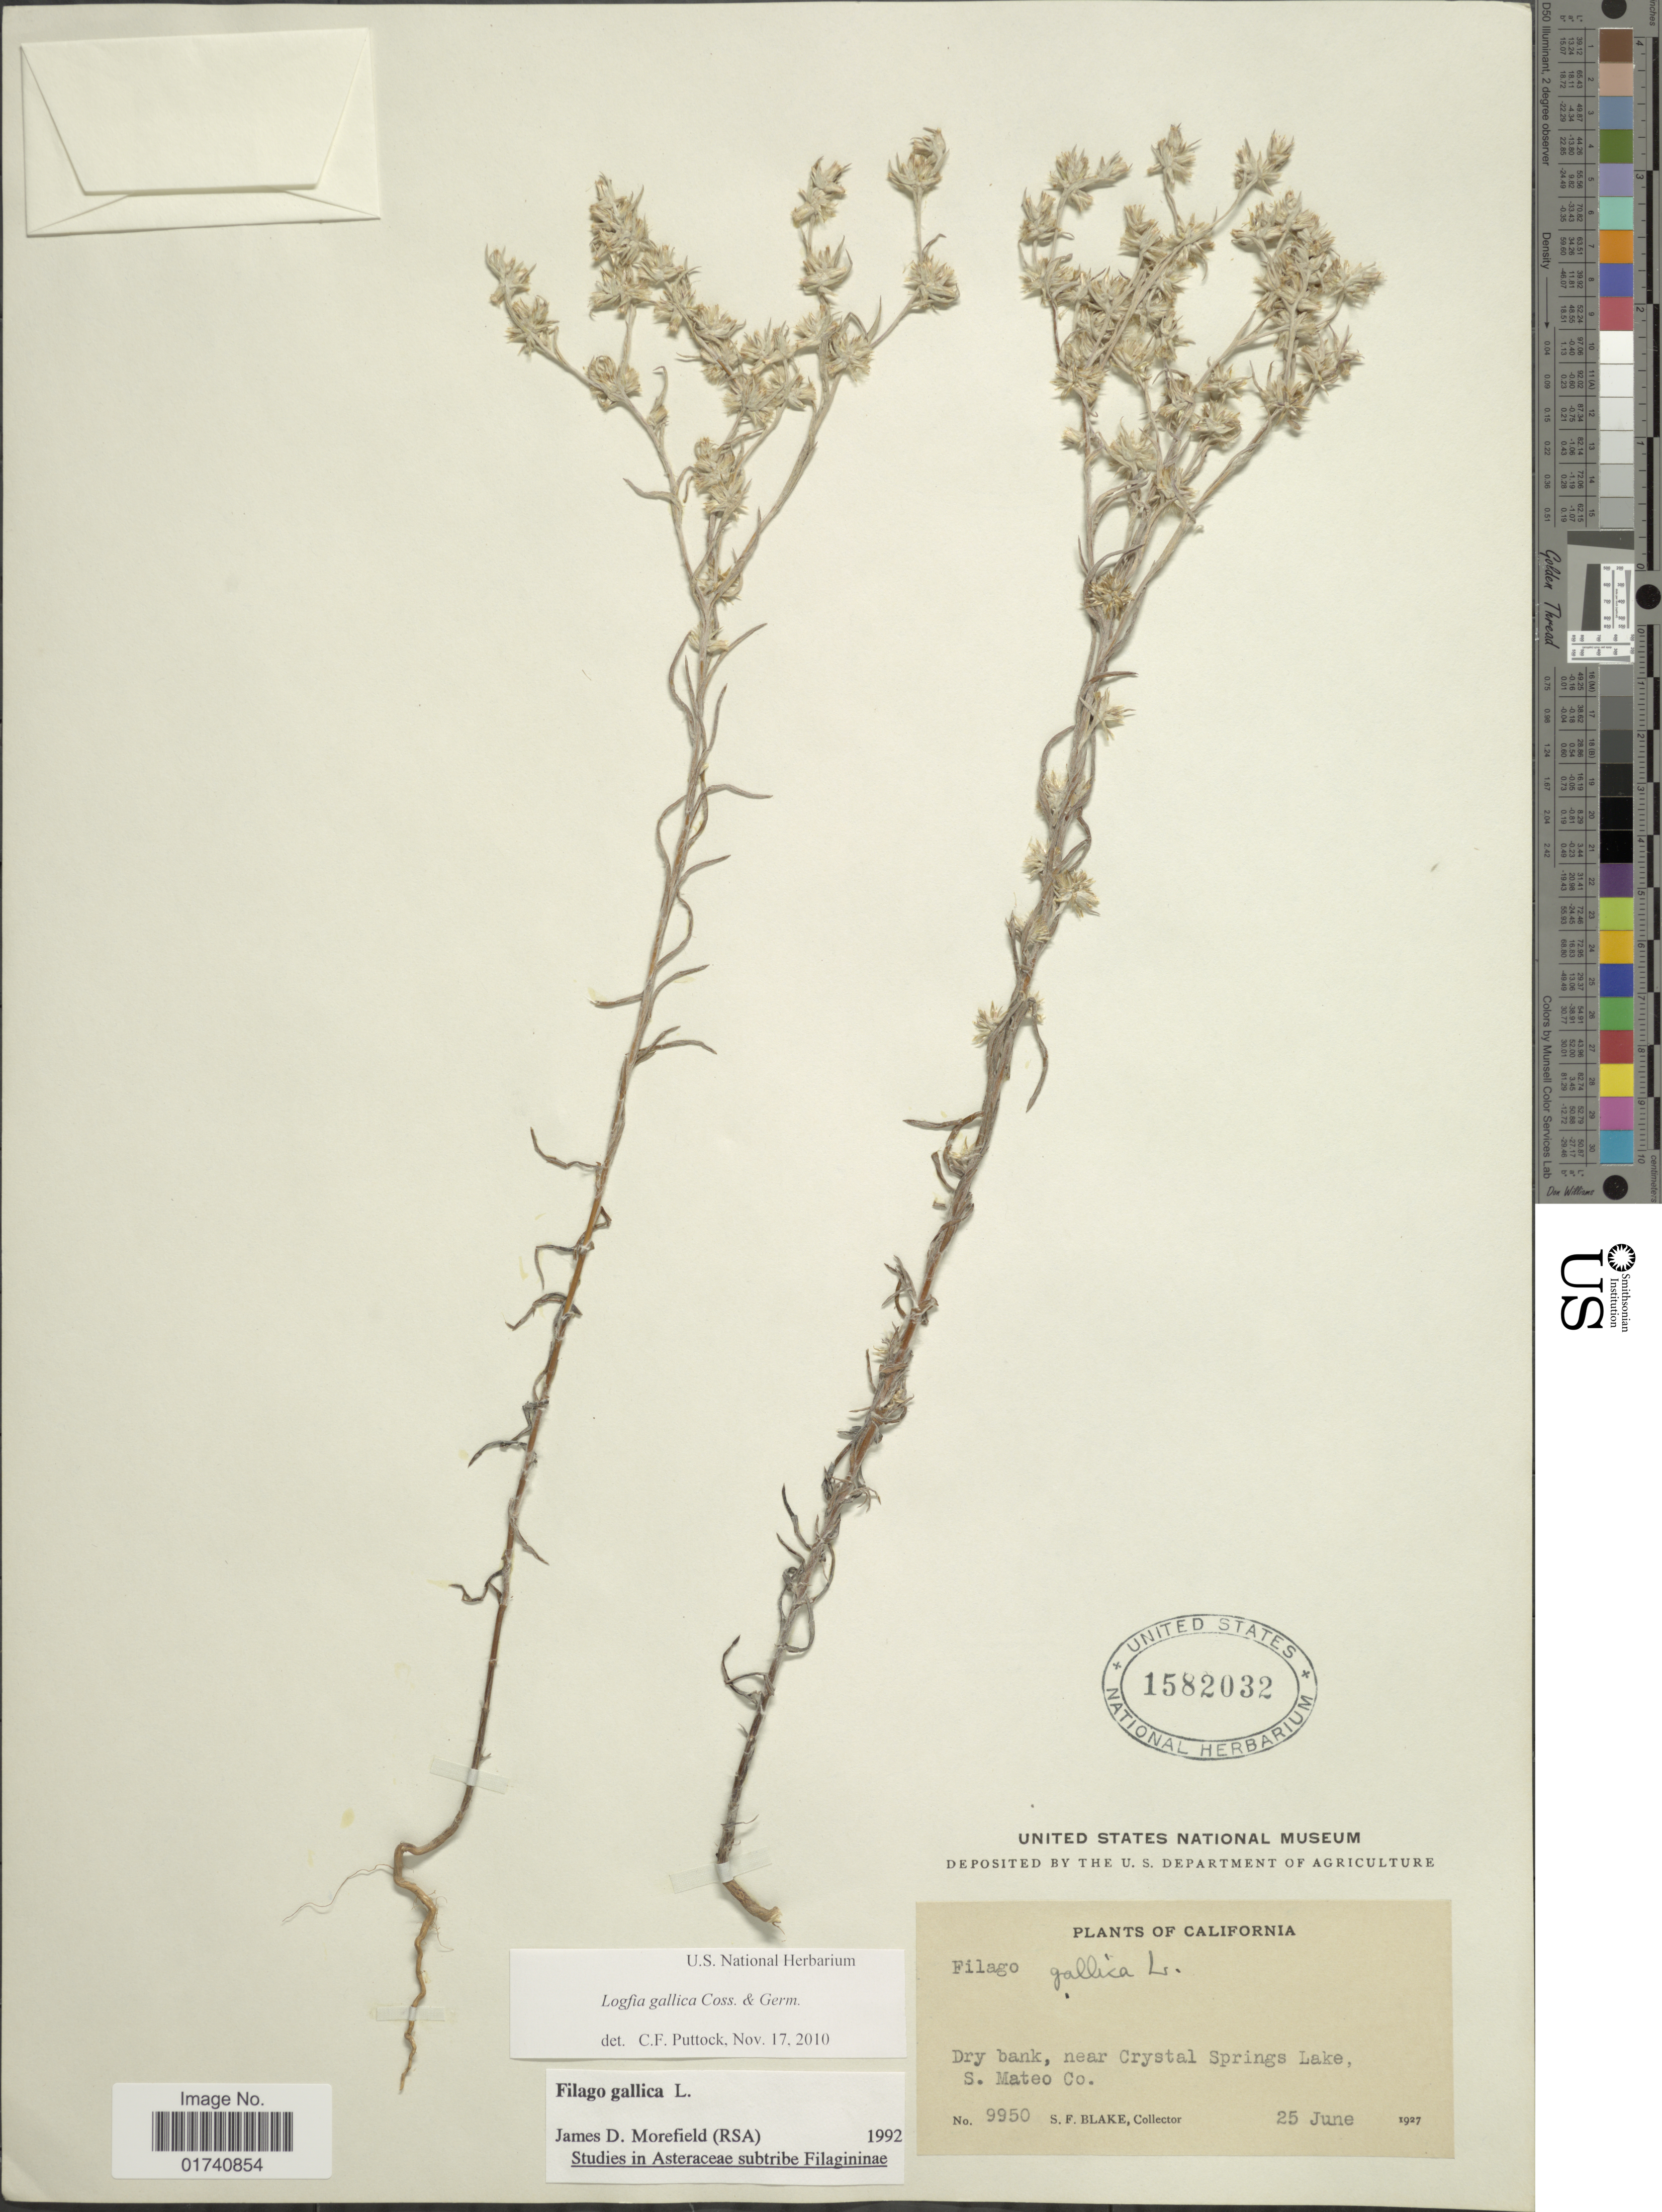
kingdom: Plantae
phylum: Tracheophyta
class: Magnoliopsida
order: Asterales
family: Asteraceae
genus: Logfia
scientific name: Logfia gallica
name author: (L.) Coss. & Germ.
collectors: S. Blake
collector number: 9950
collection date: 1927-06-25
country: United States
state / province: California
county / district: San Mateo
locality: Dry bank, near Crystal Springs Lake, S. Mateo Co.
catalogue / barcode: US 1582032